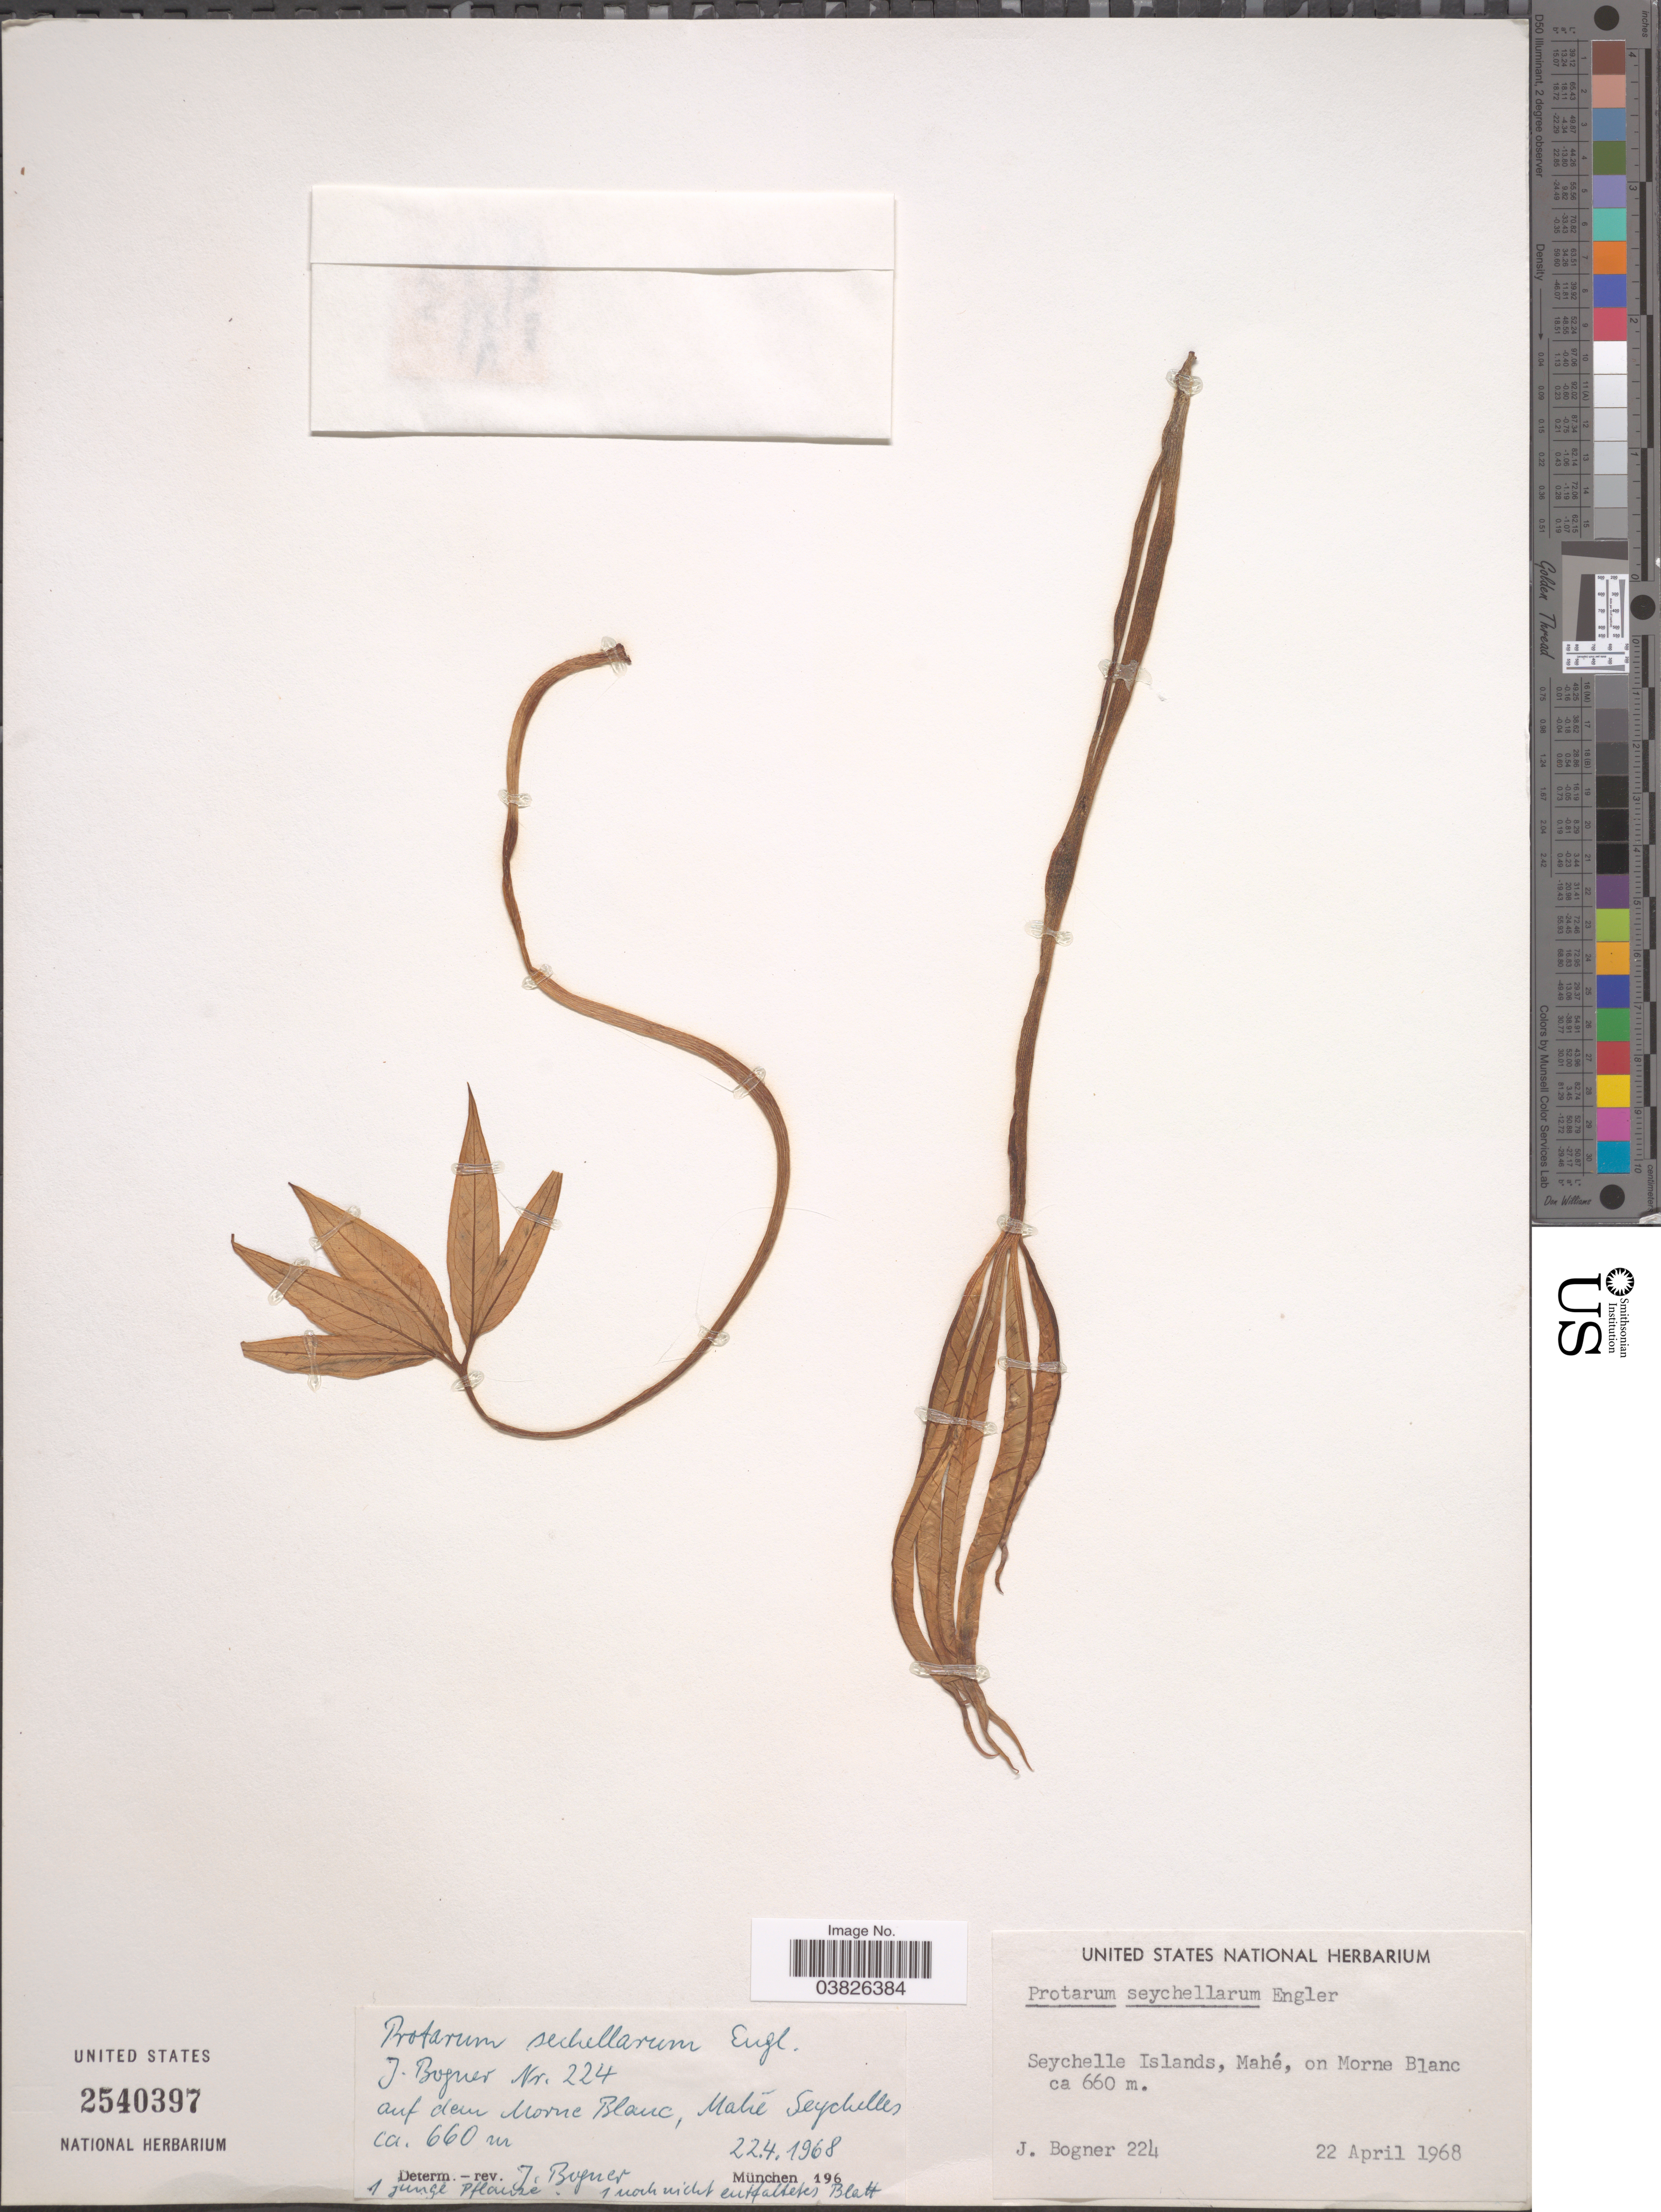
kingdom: Plantae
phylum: Tracheophyta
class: Liliopsida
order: Alismatales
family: Araceae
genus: Protarum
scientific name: Protarum sechellarum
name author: Engl.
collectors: J. Bogner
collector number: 224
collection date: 1968-04-22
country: Seychelles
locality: Seychelle Islands, Mahé, on Morne Blanc.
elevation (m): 660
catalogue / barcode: US 2540397